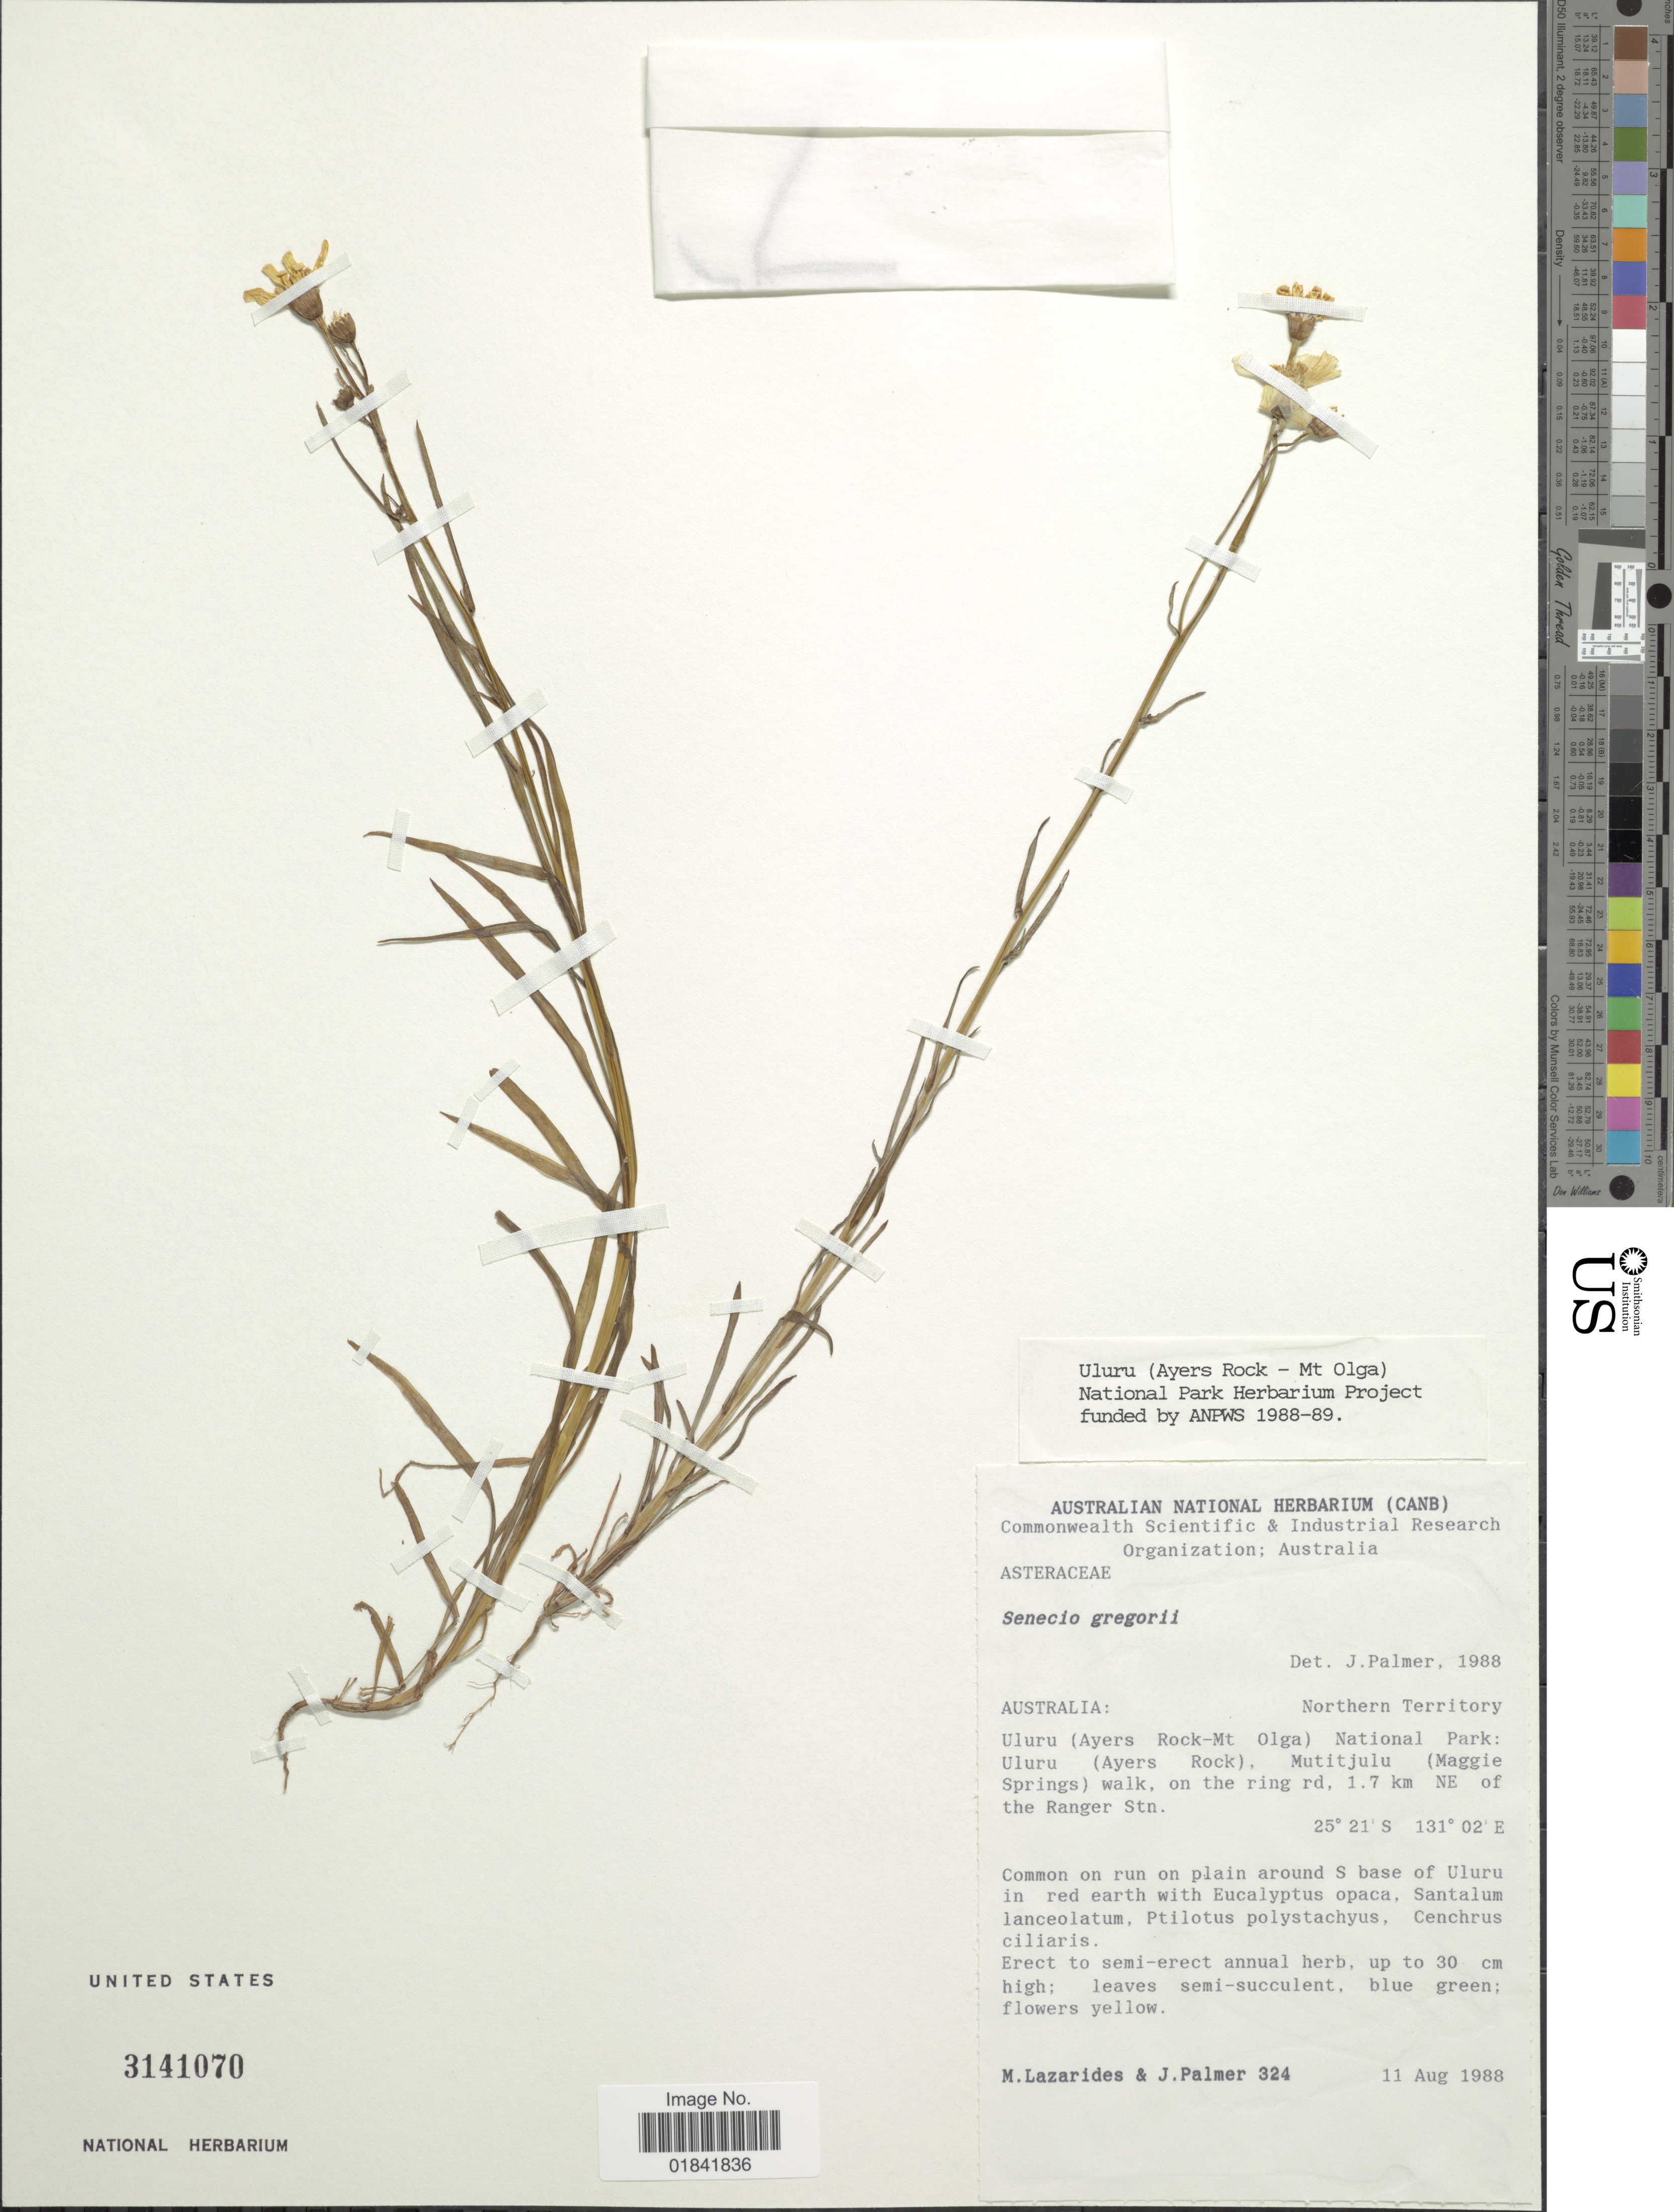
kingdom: Plantae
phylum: Tracheophyta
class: Magnoliopsida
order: Asterales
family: Asteraceae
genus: Senecio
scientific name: Senecio gregorii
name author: F. Muell.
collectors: M. Lazarides & J. Palmer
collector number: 324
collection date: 1988-08-11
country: Australia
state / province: Northern Territory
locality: Uluru (Ayers Rock-Mt Olga) National Park: Uluru (Ayers Rock), Mutitjulu (Maggie Springs) walk, on the ring rd, 1.7 km NE of the Ranger Stn.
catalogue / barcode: US 3141070